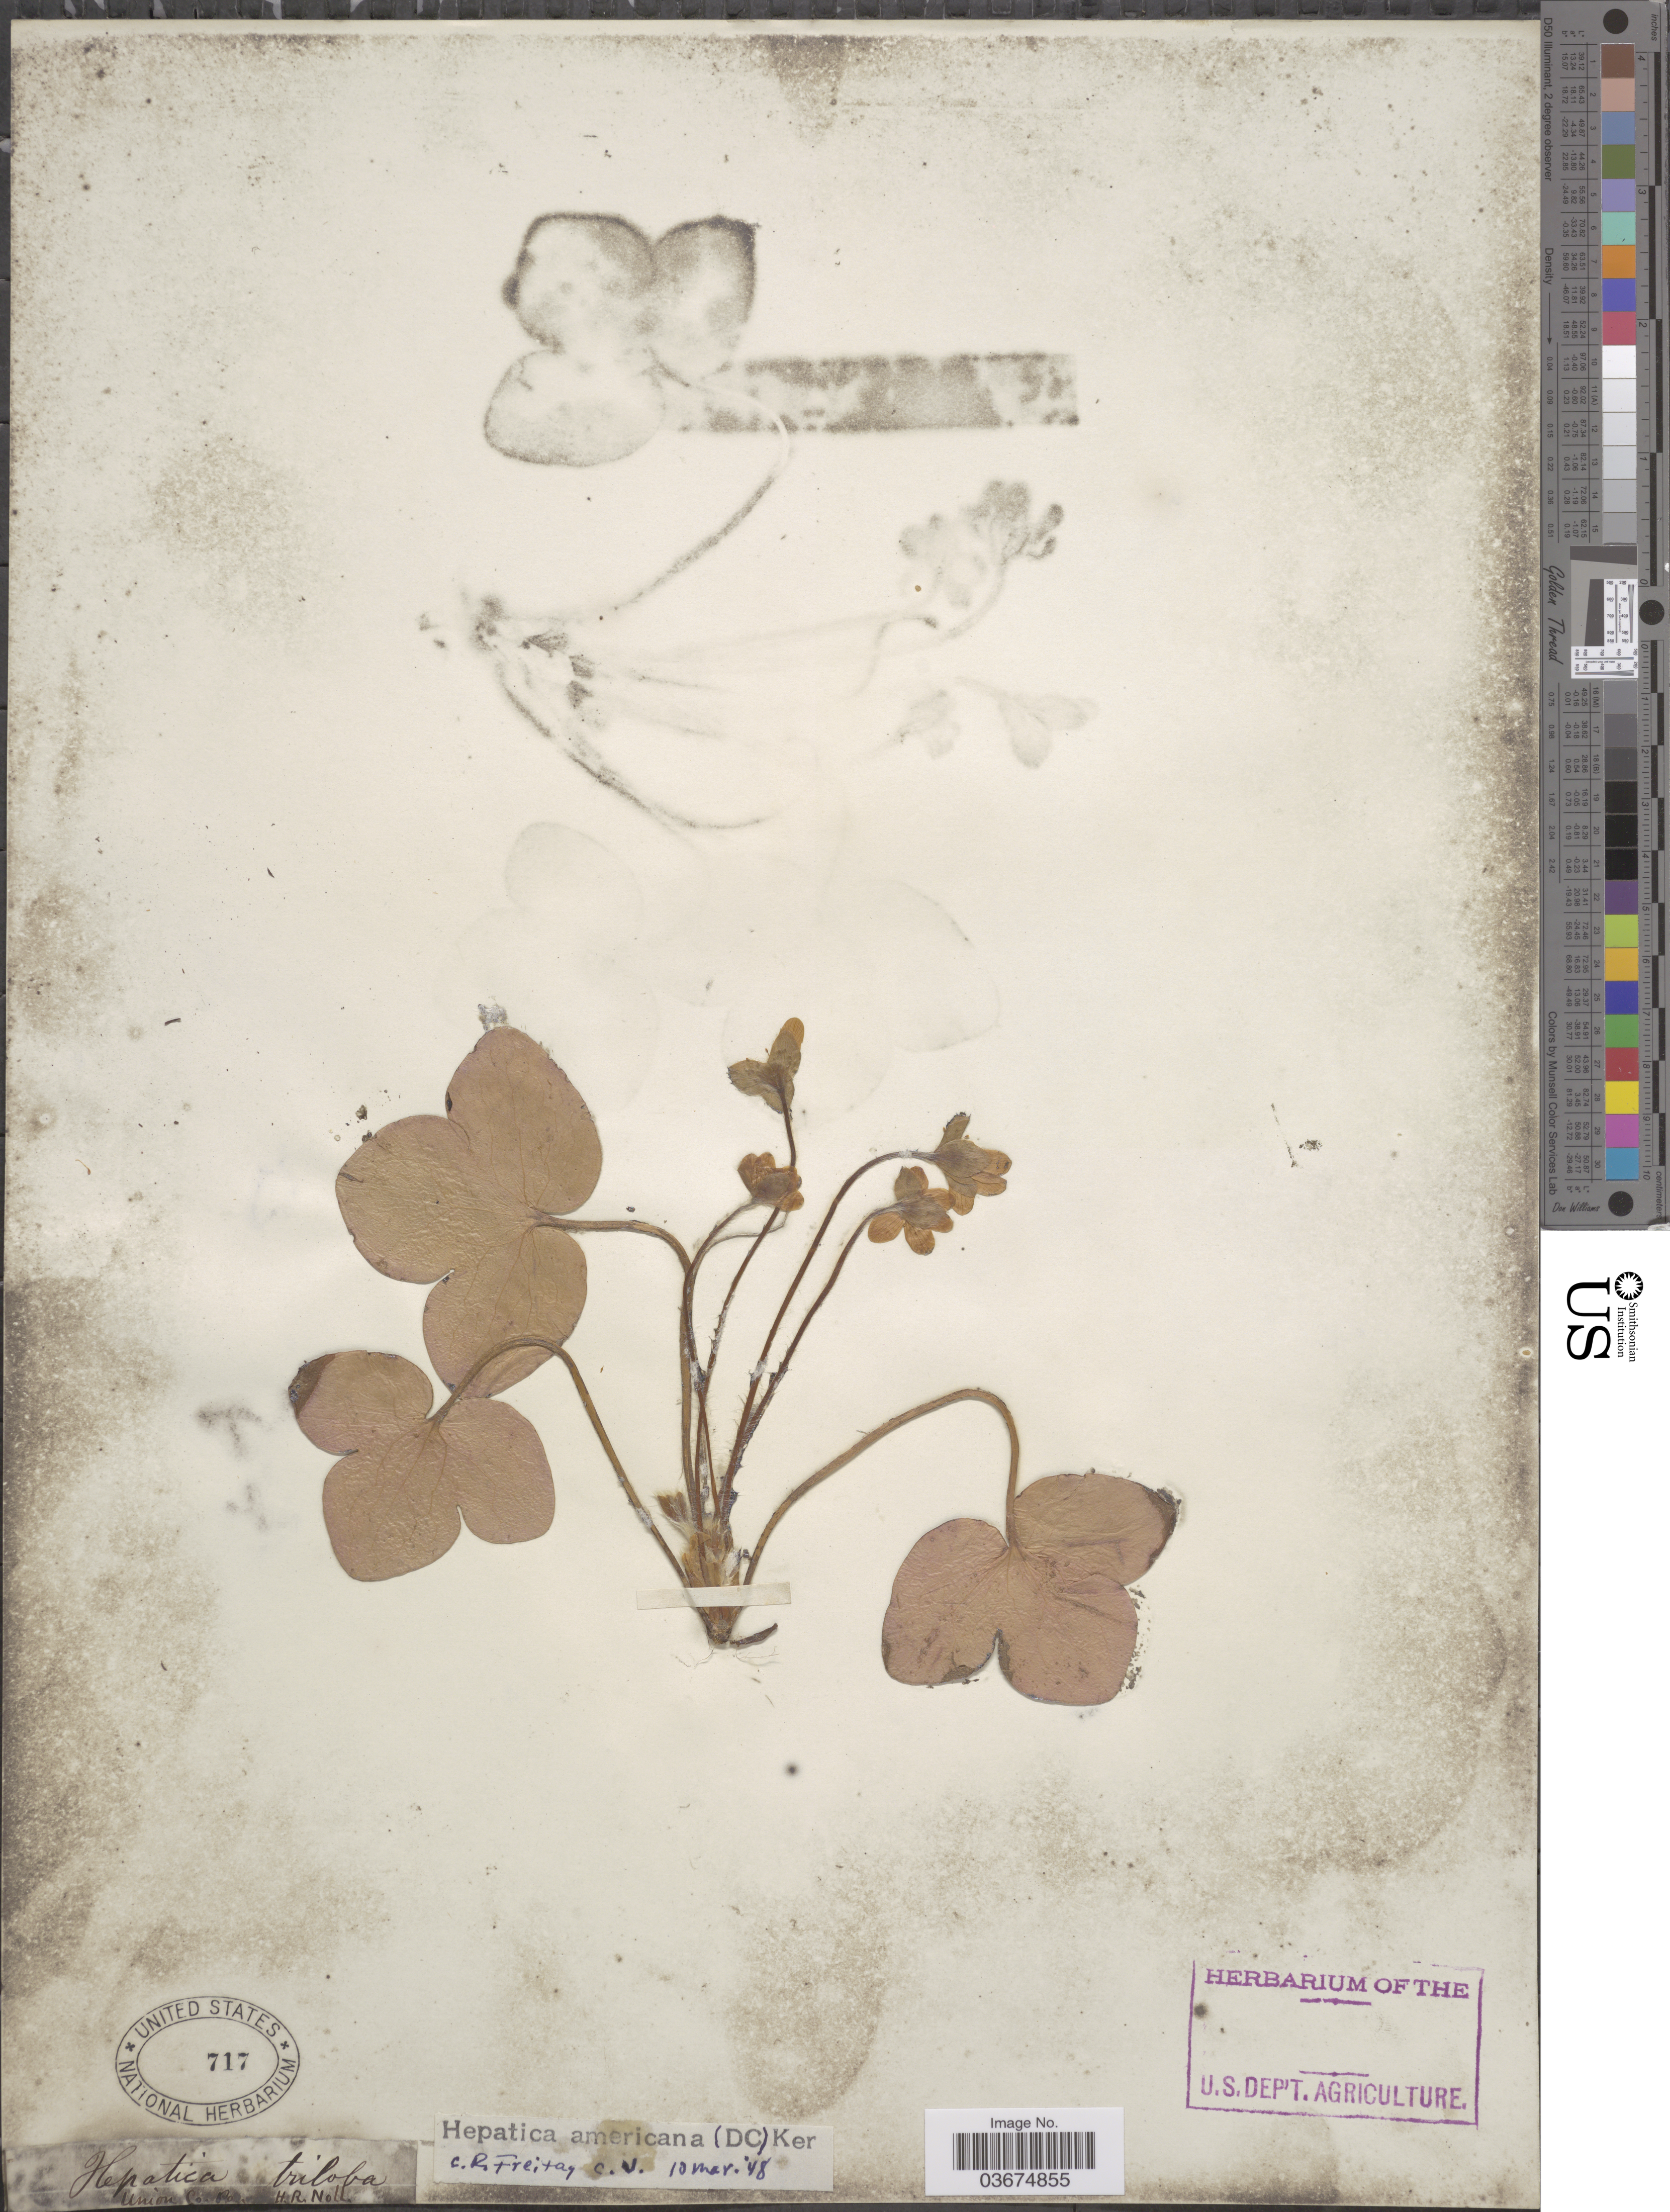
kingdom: Plantae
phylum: Tracheophyta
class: Magnoliopsida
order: Ranunculales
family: Ranunculaceae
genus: Hepatica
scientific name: Hepatica americana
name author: (DC.) Ker Gawl.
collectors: H. Noll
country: United States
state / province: Pennsylvania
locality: Union Co.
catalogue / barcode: US 717